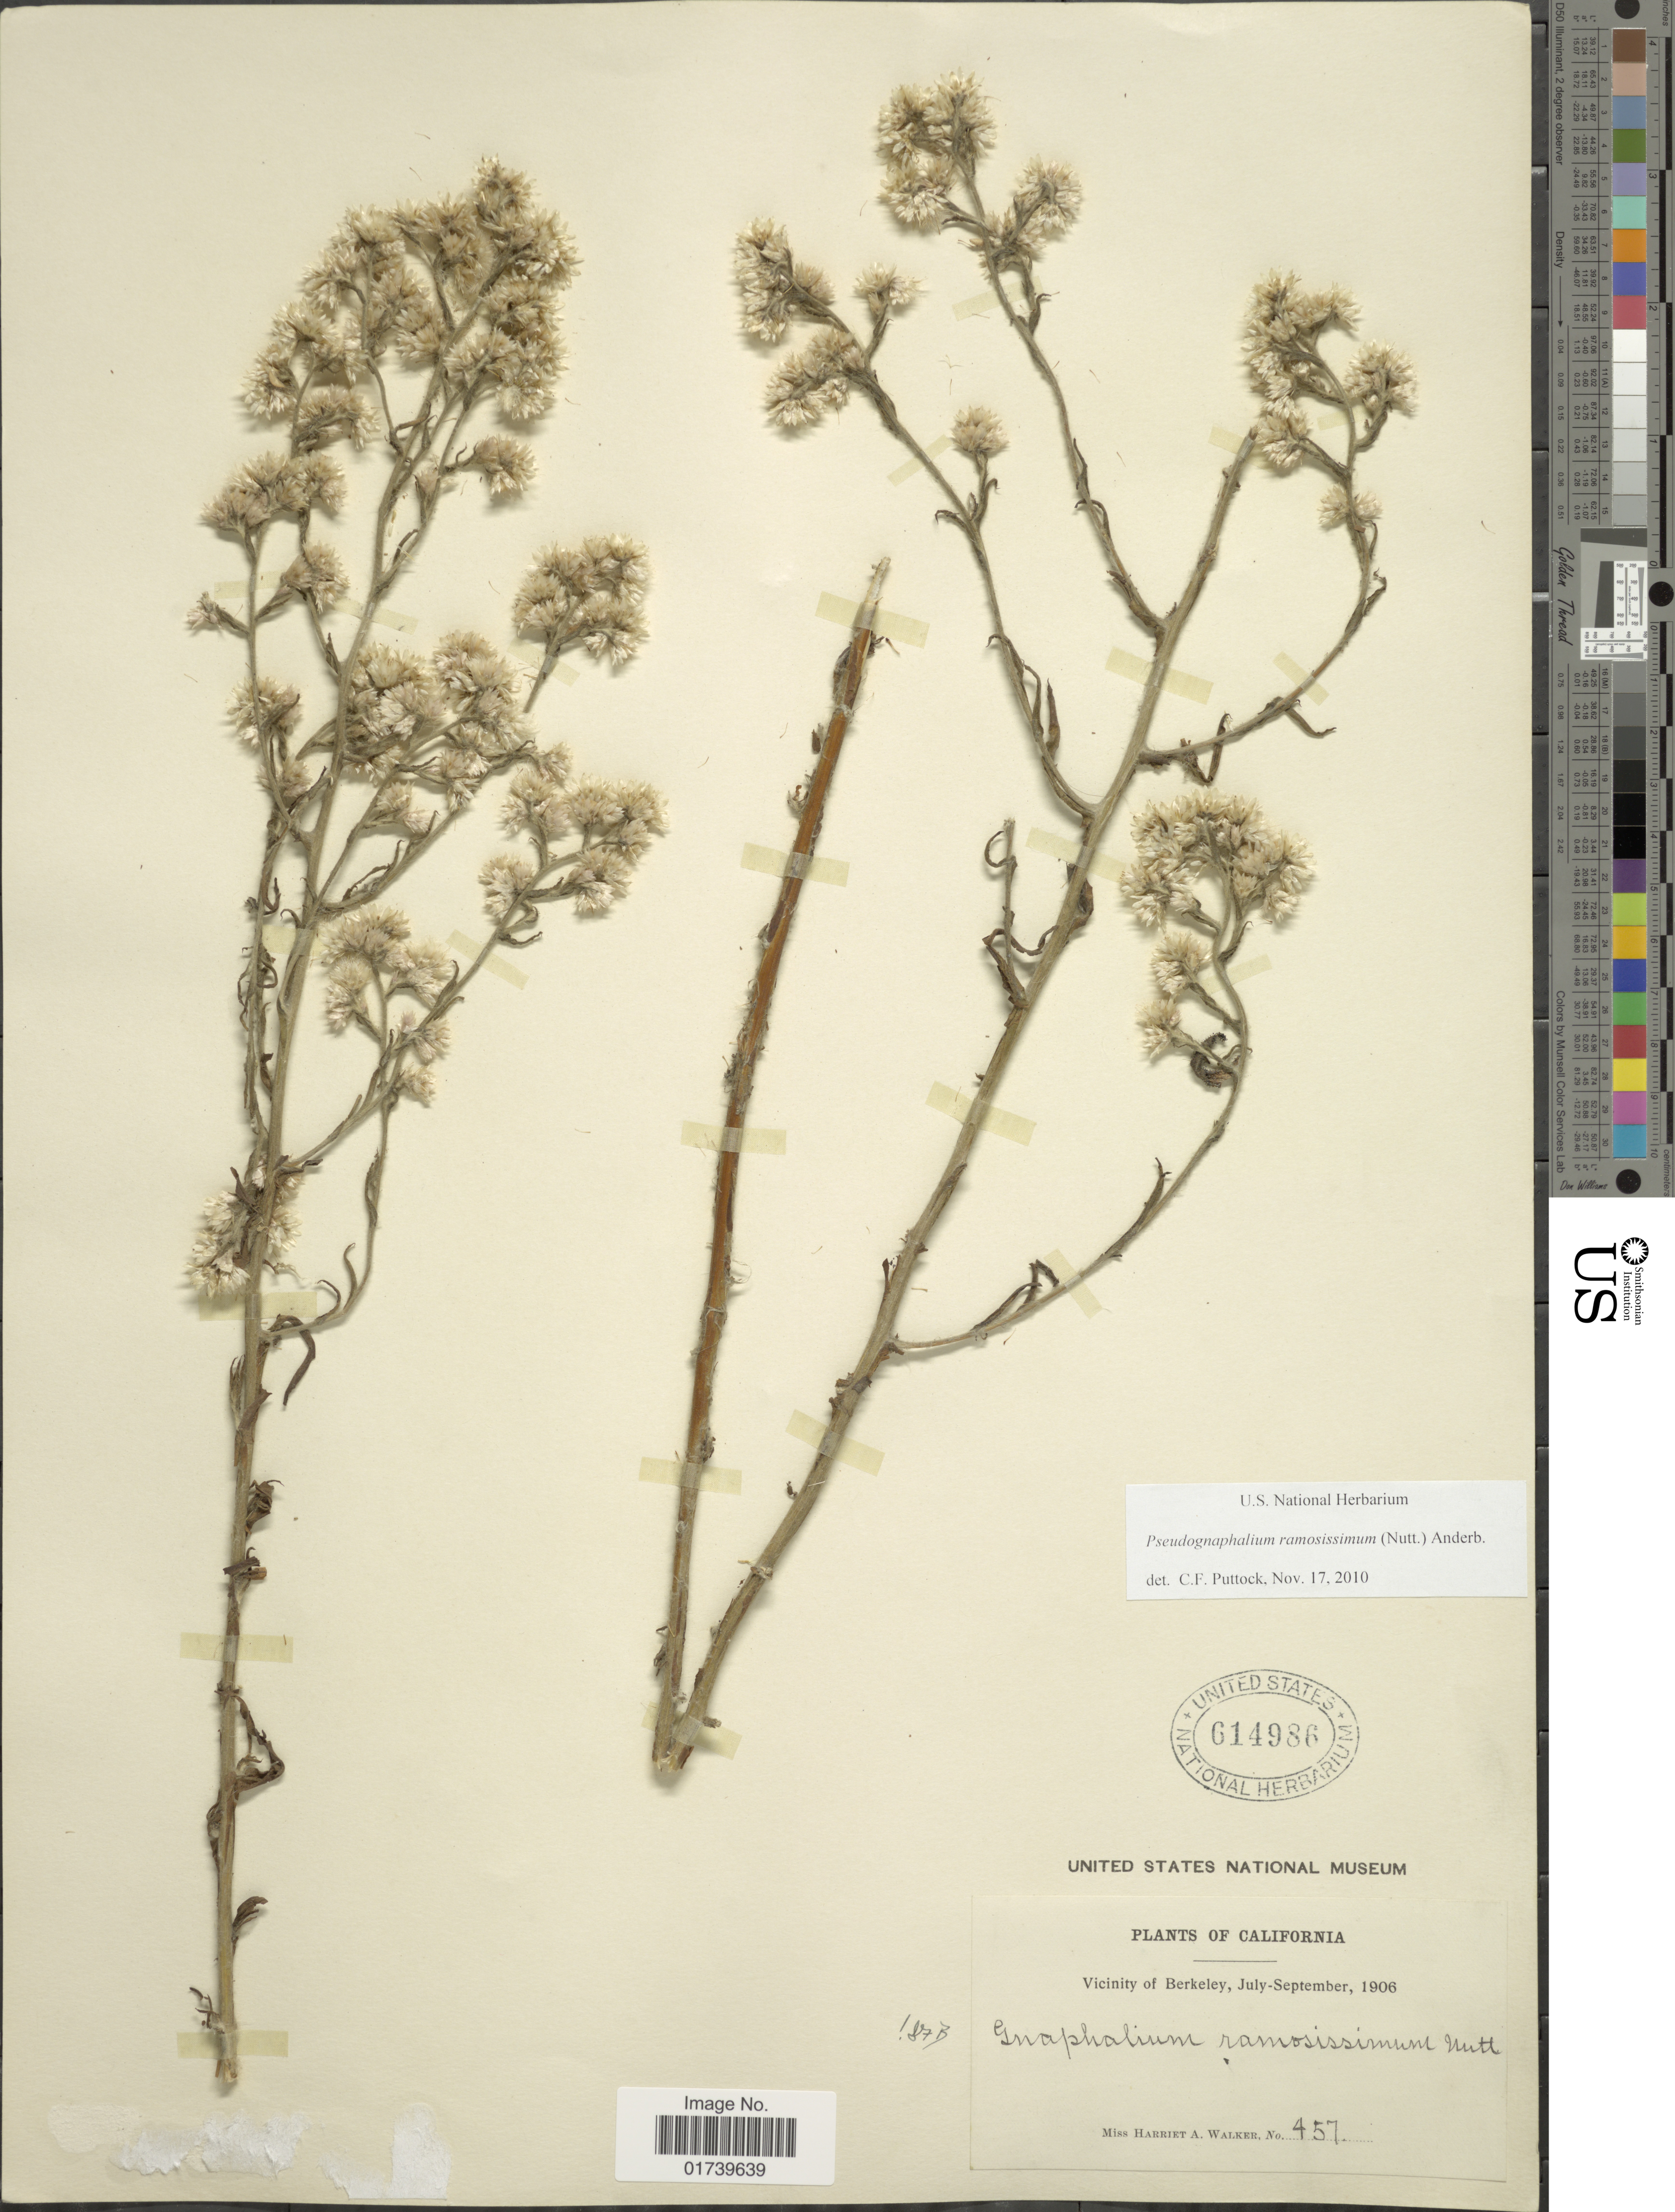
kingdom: Plantae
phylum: Tracheophyta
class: Magnoliopsida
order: Asterales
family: Asteraceae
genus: Pseudognaphalium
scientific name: Pseudognaphalium ramosissimum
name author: (Nutt.) Anderb.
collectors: H. Walker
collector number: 457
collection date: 1906-07/1906-09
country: United States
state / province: California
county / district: Alameda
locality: Vicinity of Berkeley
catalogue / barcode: US 614986